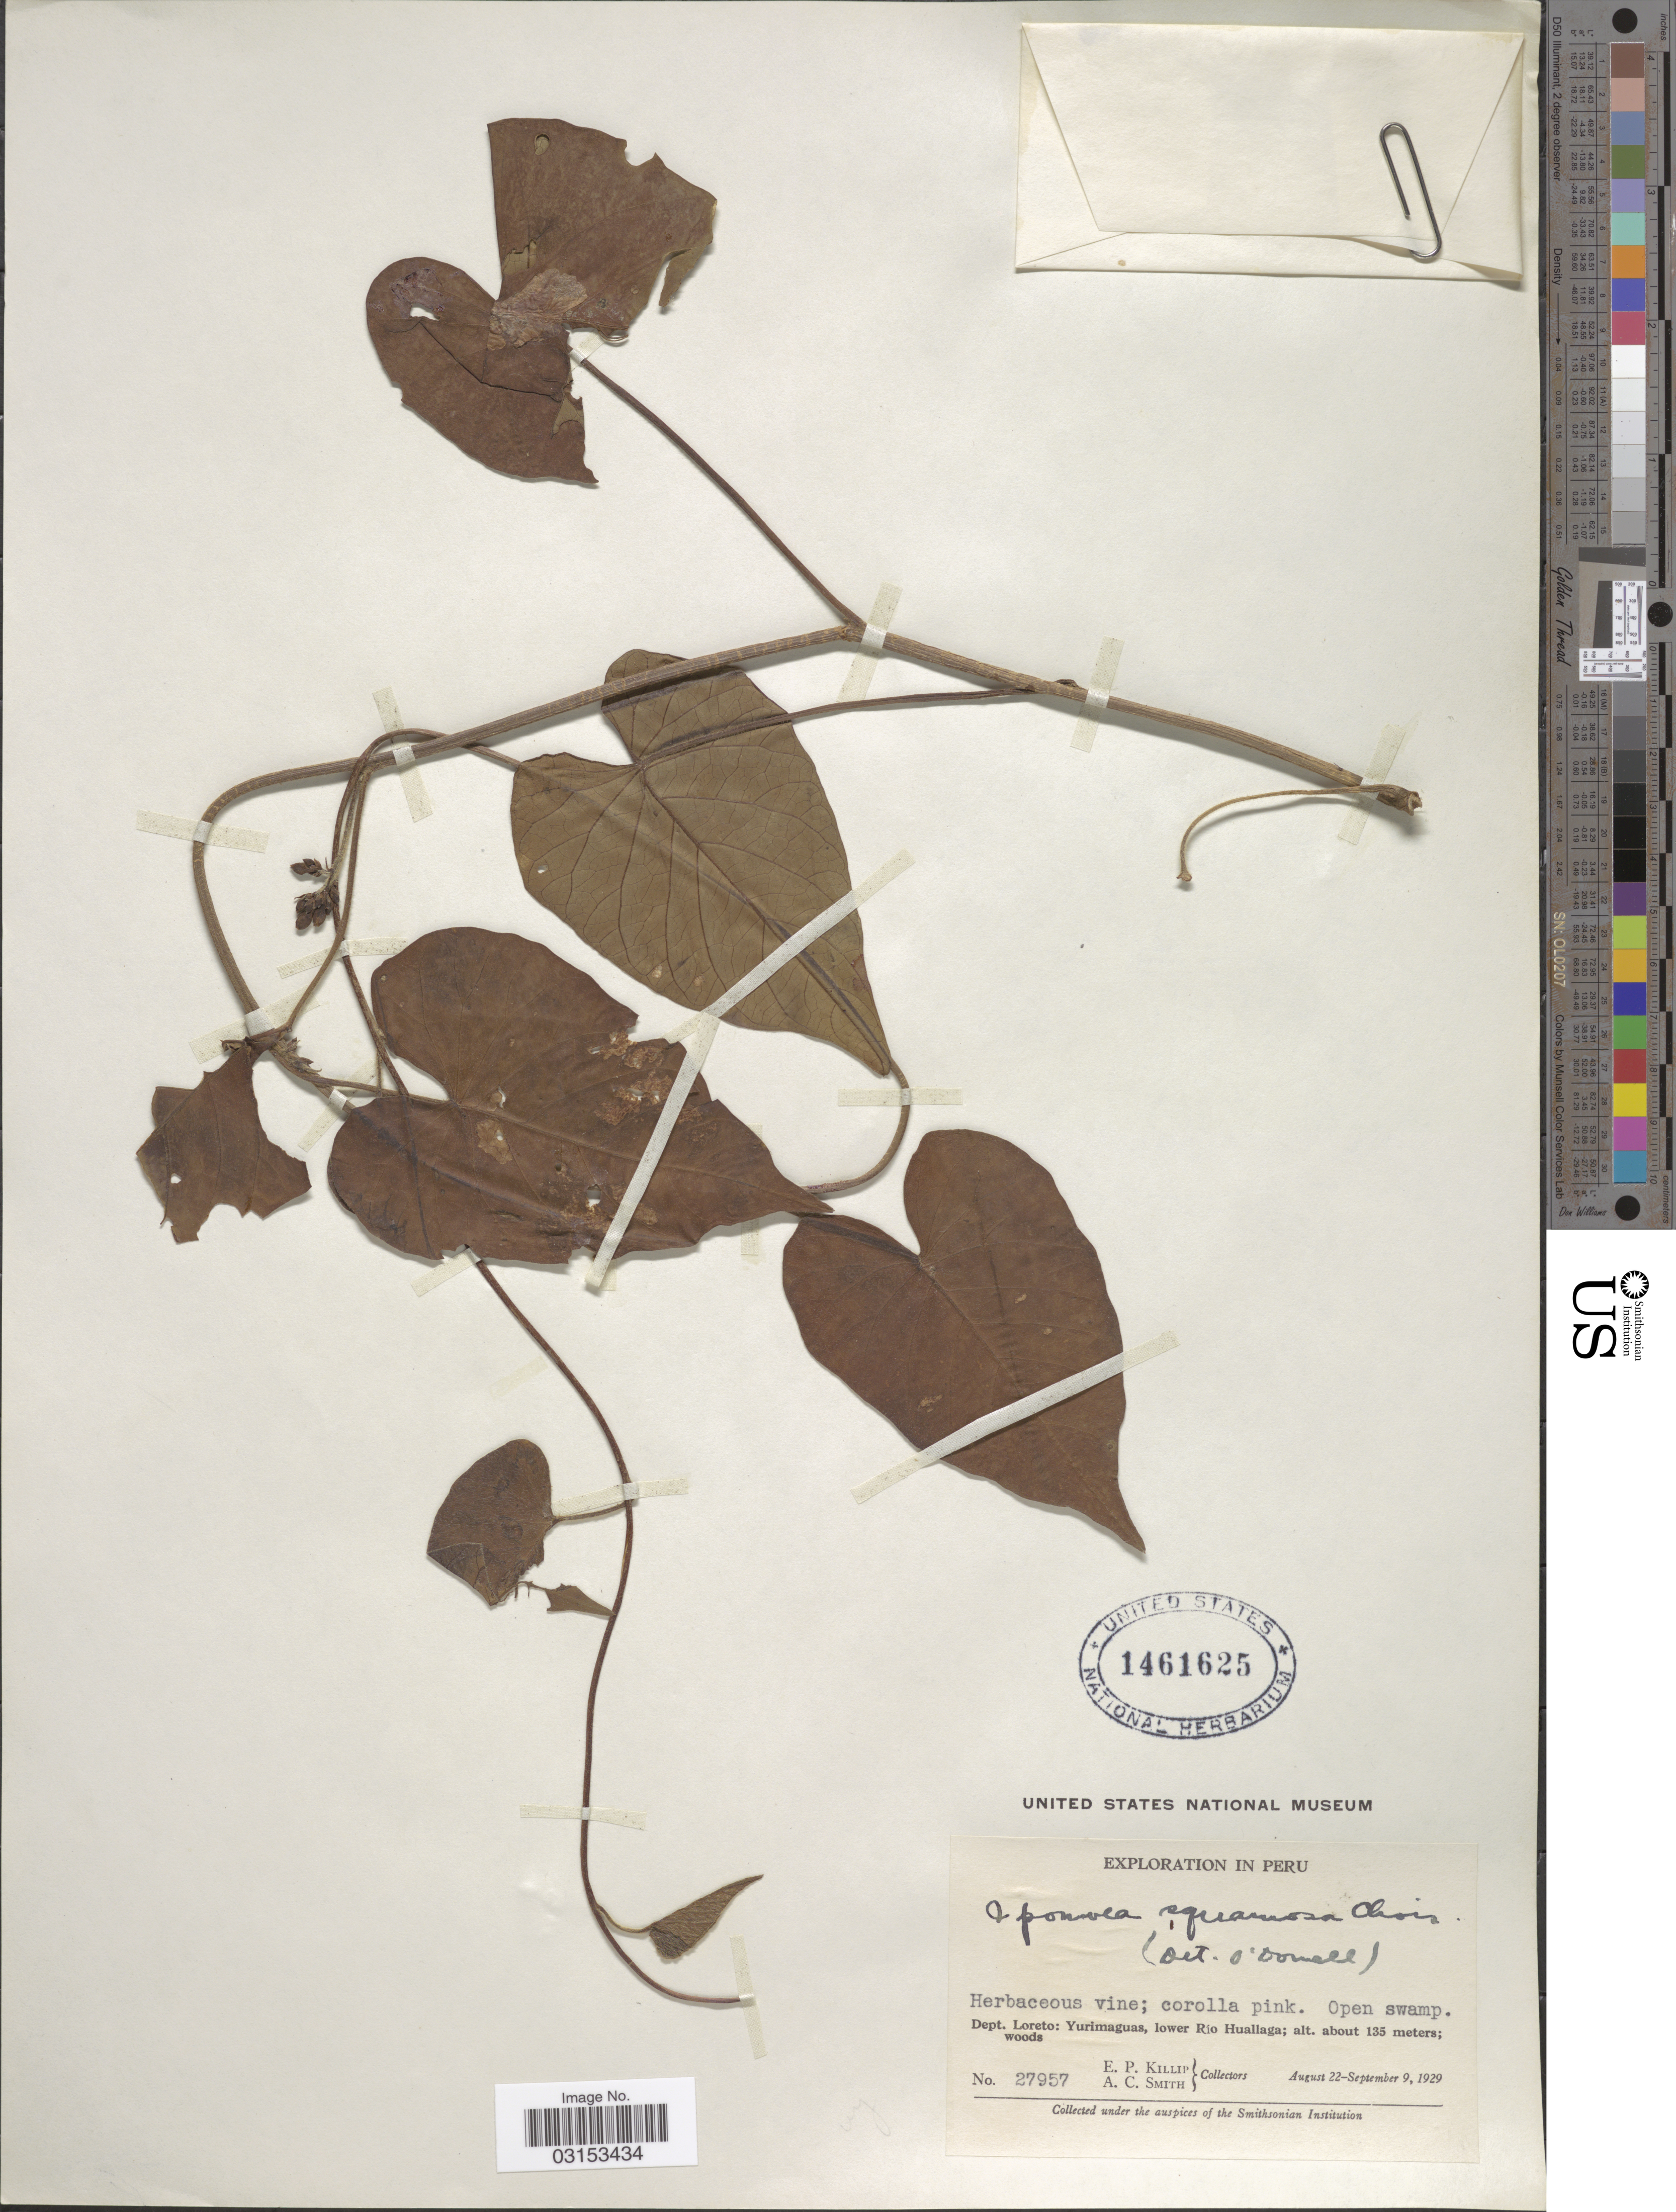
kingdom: Plantae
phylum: Tracheophyta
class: Magnoliopsida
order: Solanales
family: Convolvulaceae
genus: Ipomoea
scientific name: Ipomoea squamosa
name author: Choisy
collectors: E. P. Killip & A. C. Smith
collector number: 27957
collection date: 1929-08-22/1929-09-09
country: Peru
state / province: Loreto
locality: Dept. Loreto: Yurimaguas, lower Río Huallaga.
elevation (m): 135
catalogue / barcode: US 1461625